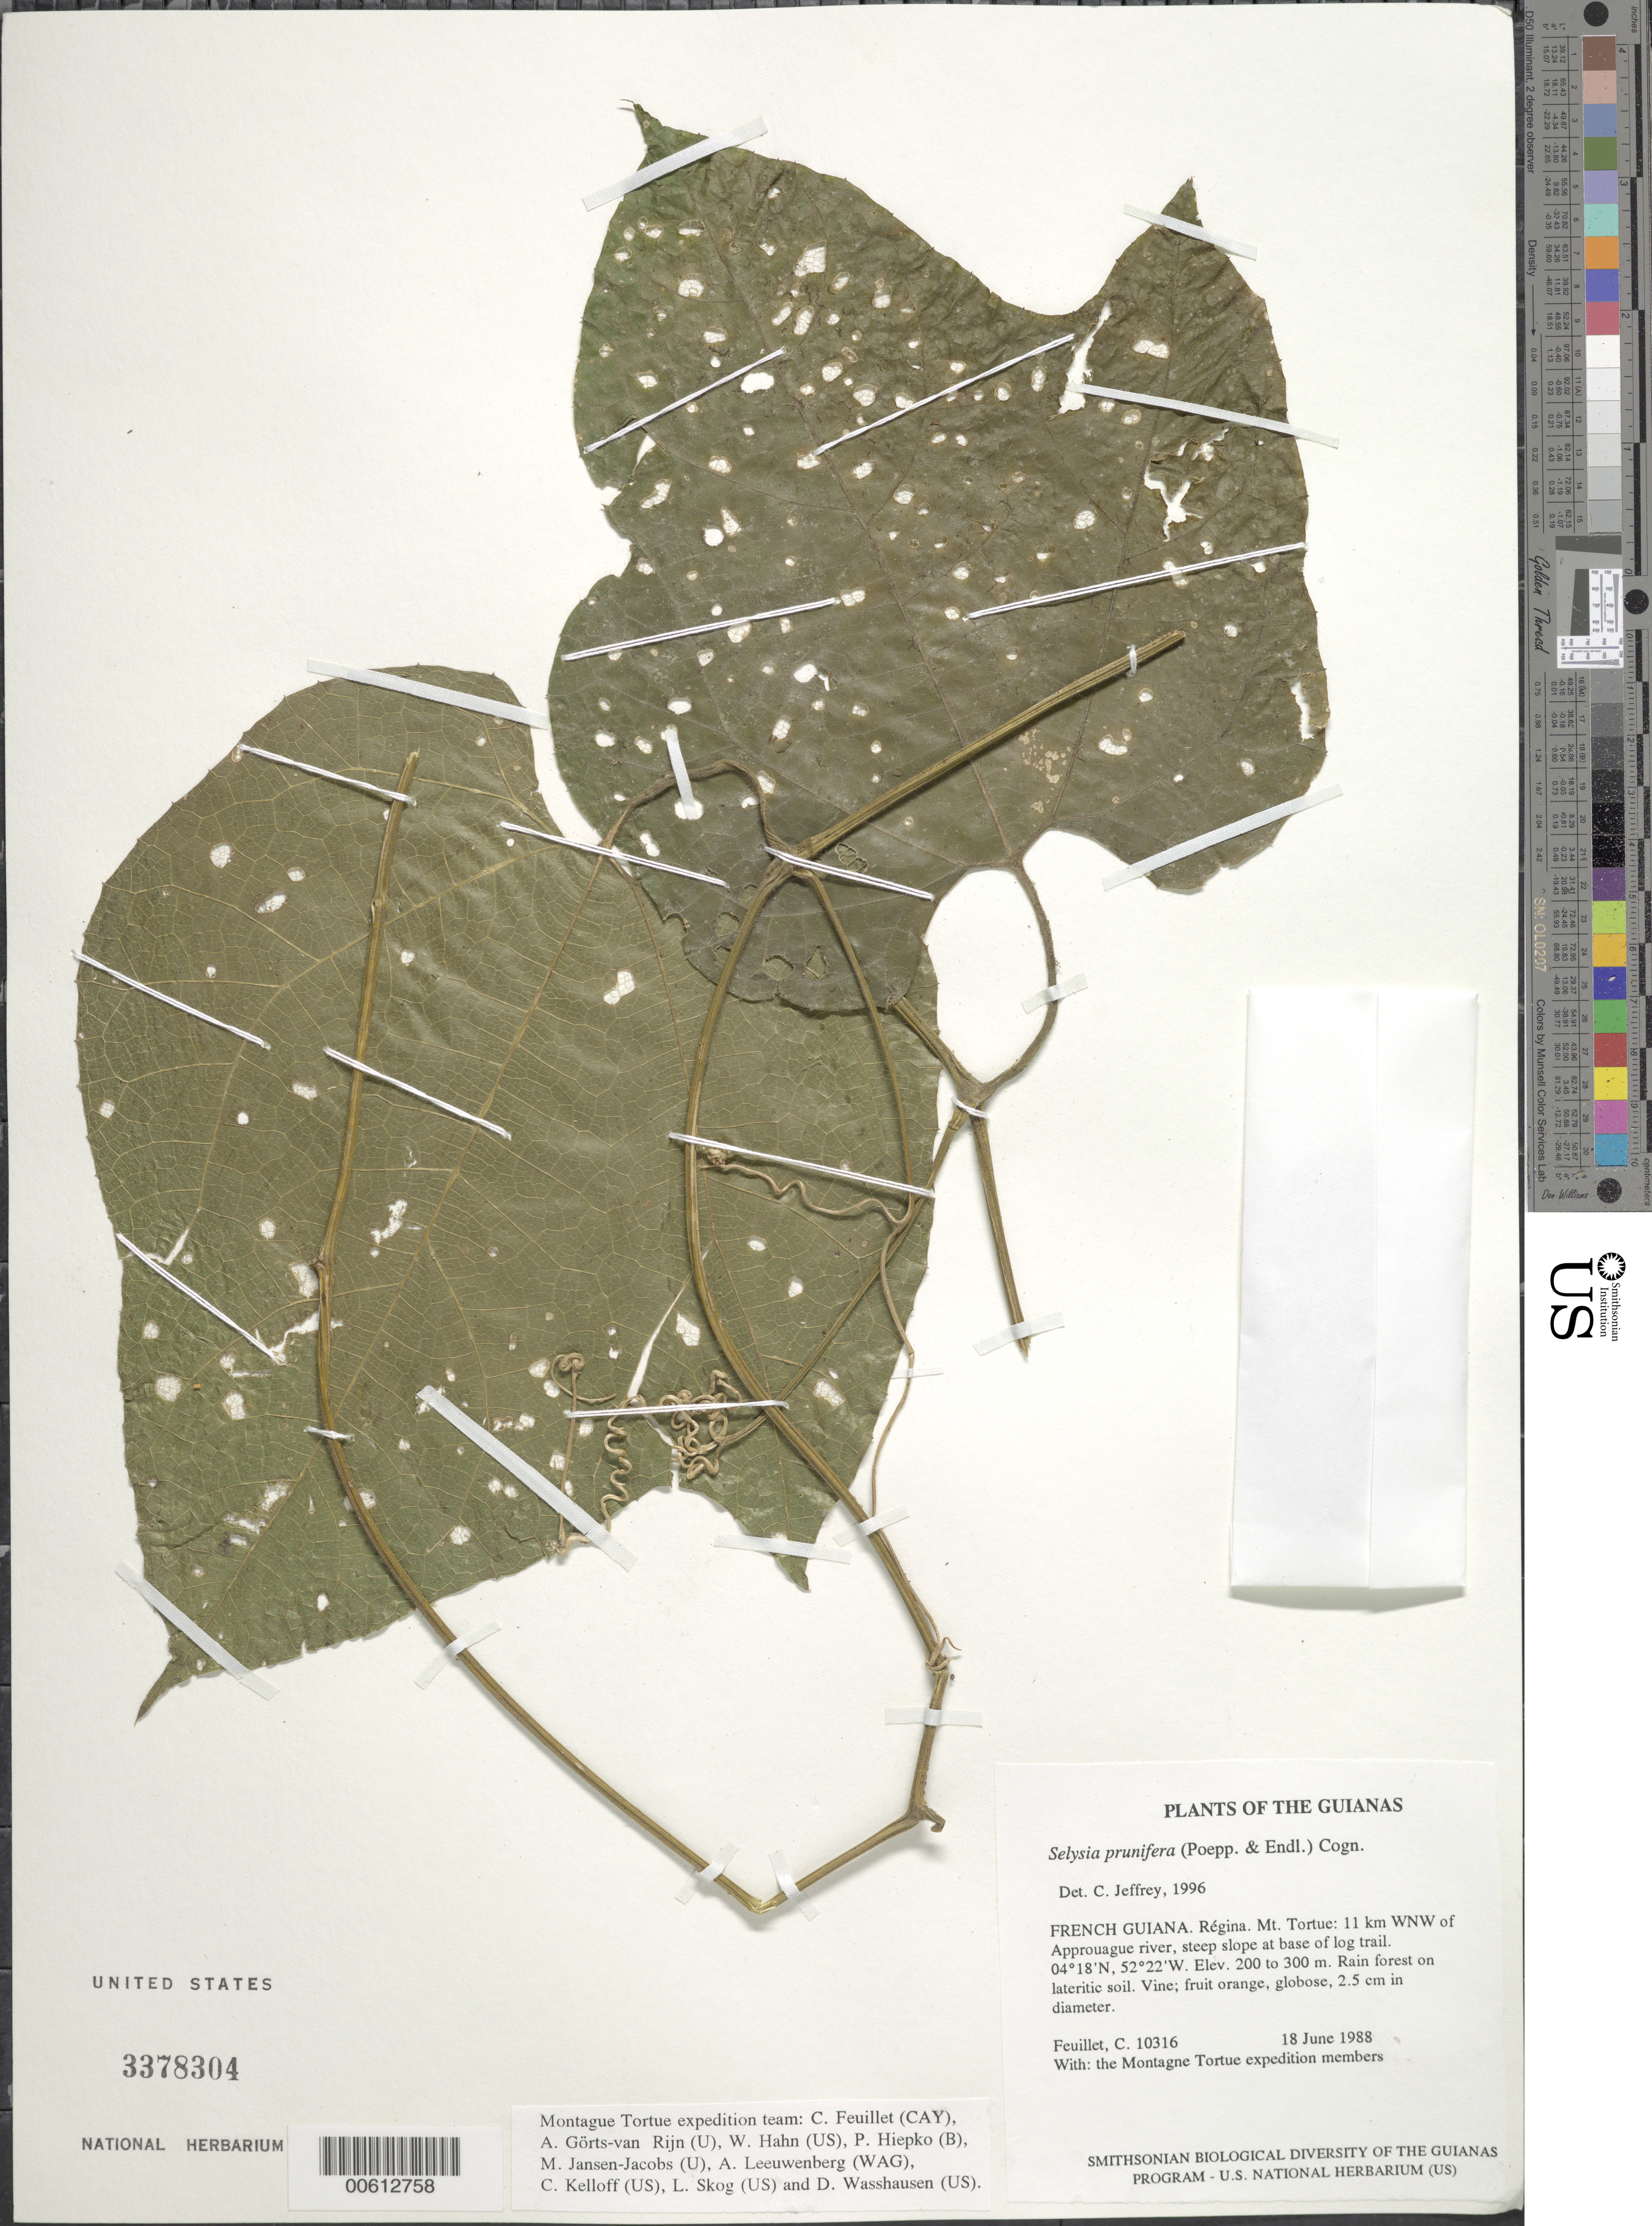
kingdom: Plantae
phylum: Tracheophyta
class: Magnoliopsida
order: Cucurbitales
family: Cucurbitaceae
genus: Selysia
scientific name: Selysia prunifera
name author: (Poepp. & Endl.) Cogn.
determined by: Jeffrey, C.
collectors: C. Feuillet & Montagne Torte Exped. members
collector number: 10316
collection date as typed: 18 June 1988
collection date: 1988-06-18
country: French Guiana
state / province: Cayenne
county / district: Regina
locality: Mt. Tortue: 11 km WNW of Approuague river, steep slope at base of log trail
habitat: Rain forest on lateritic soil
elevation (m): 200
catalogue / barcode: US 3378304